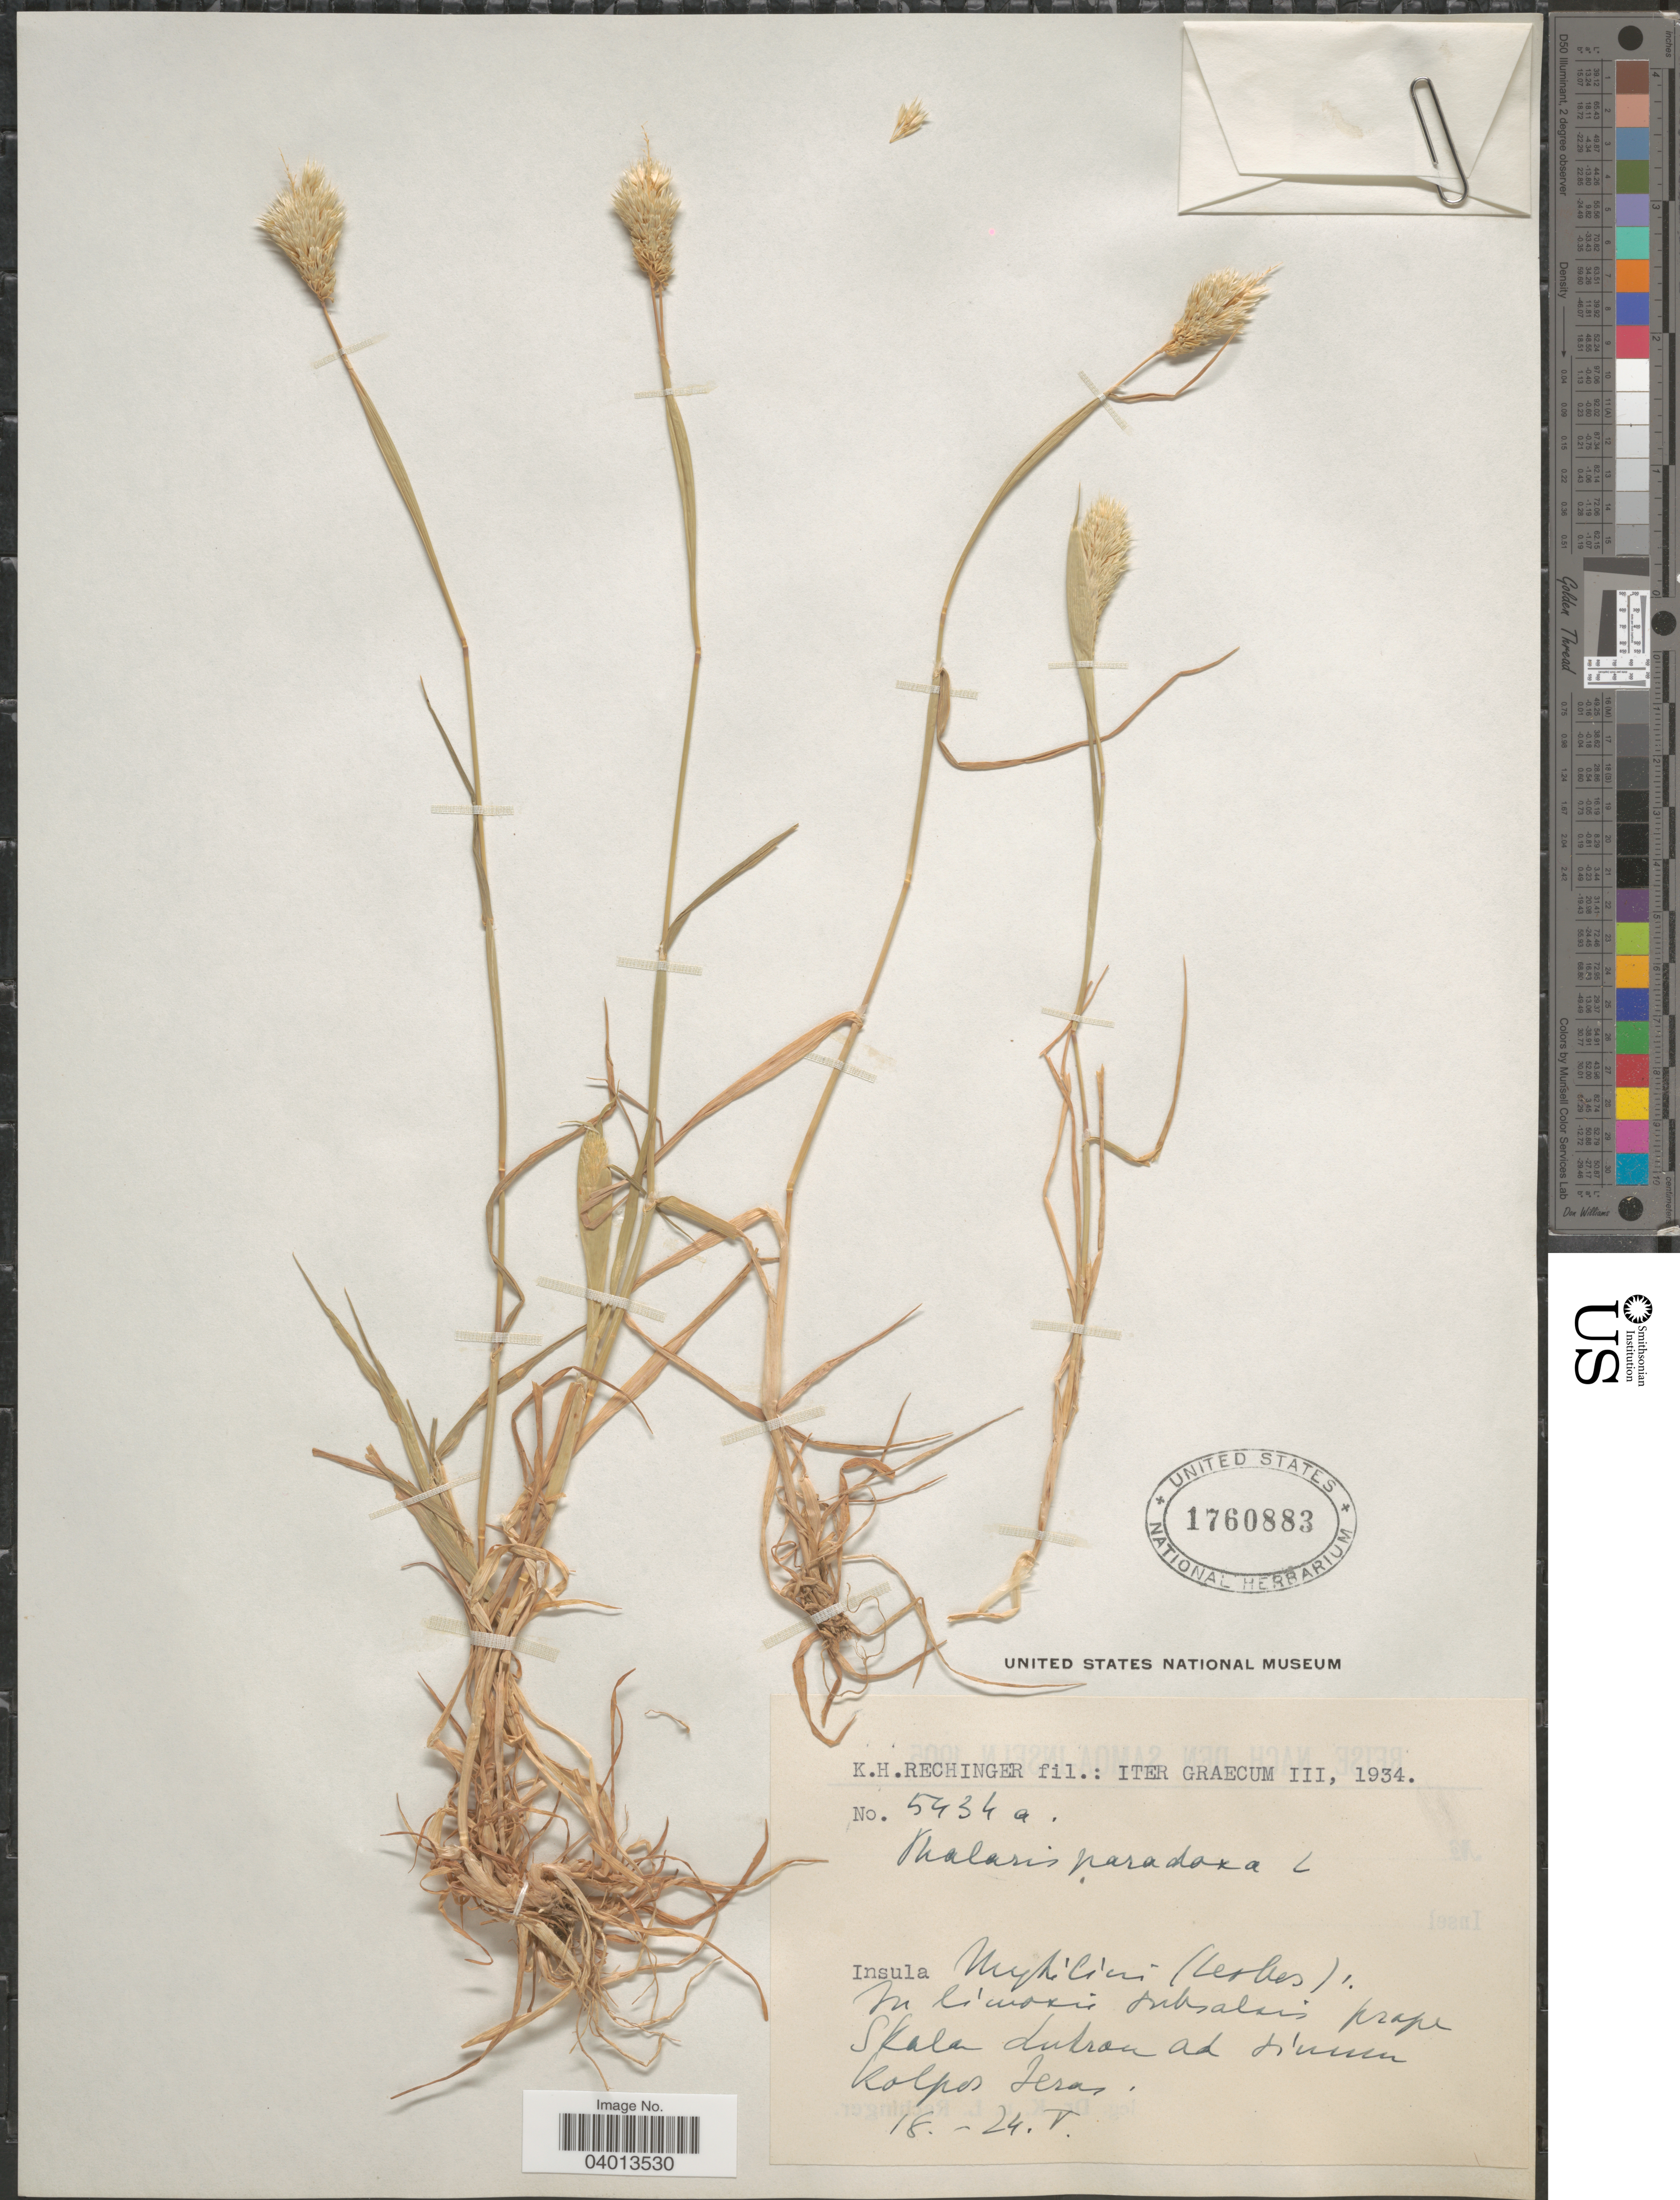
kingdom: Plantae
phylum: Tracheophyta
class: Liliopsida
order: Poales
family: Poaceae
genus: Phalaris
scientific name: Phalaris paradoxa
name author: L.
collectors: K. H. Rechinger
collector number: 5434a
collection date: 1934-05-18/1934-05-24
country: Greece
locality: Graecum. Insula Mytilini (Lesbos); In limosis subsalsis prope Skala Lutron ad fissurem Kolpos Ieras.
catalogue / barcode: US 1760883